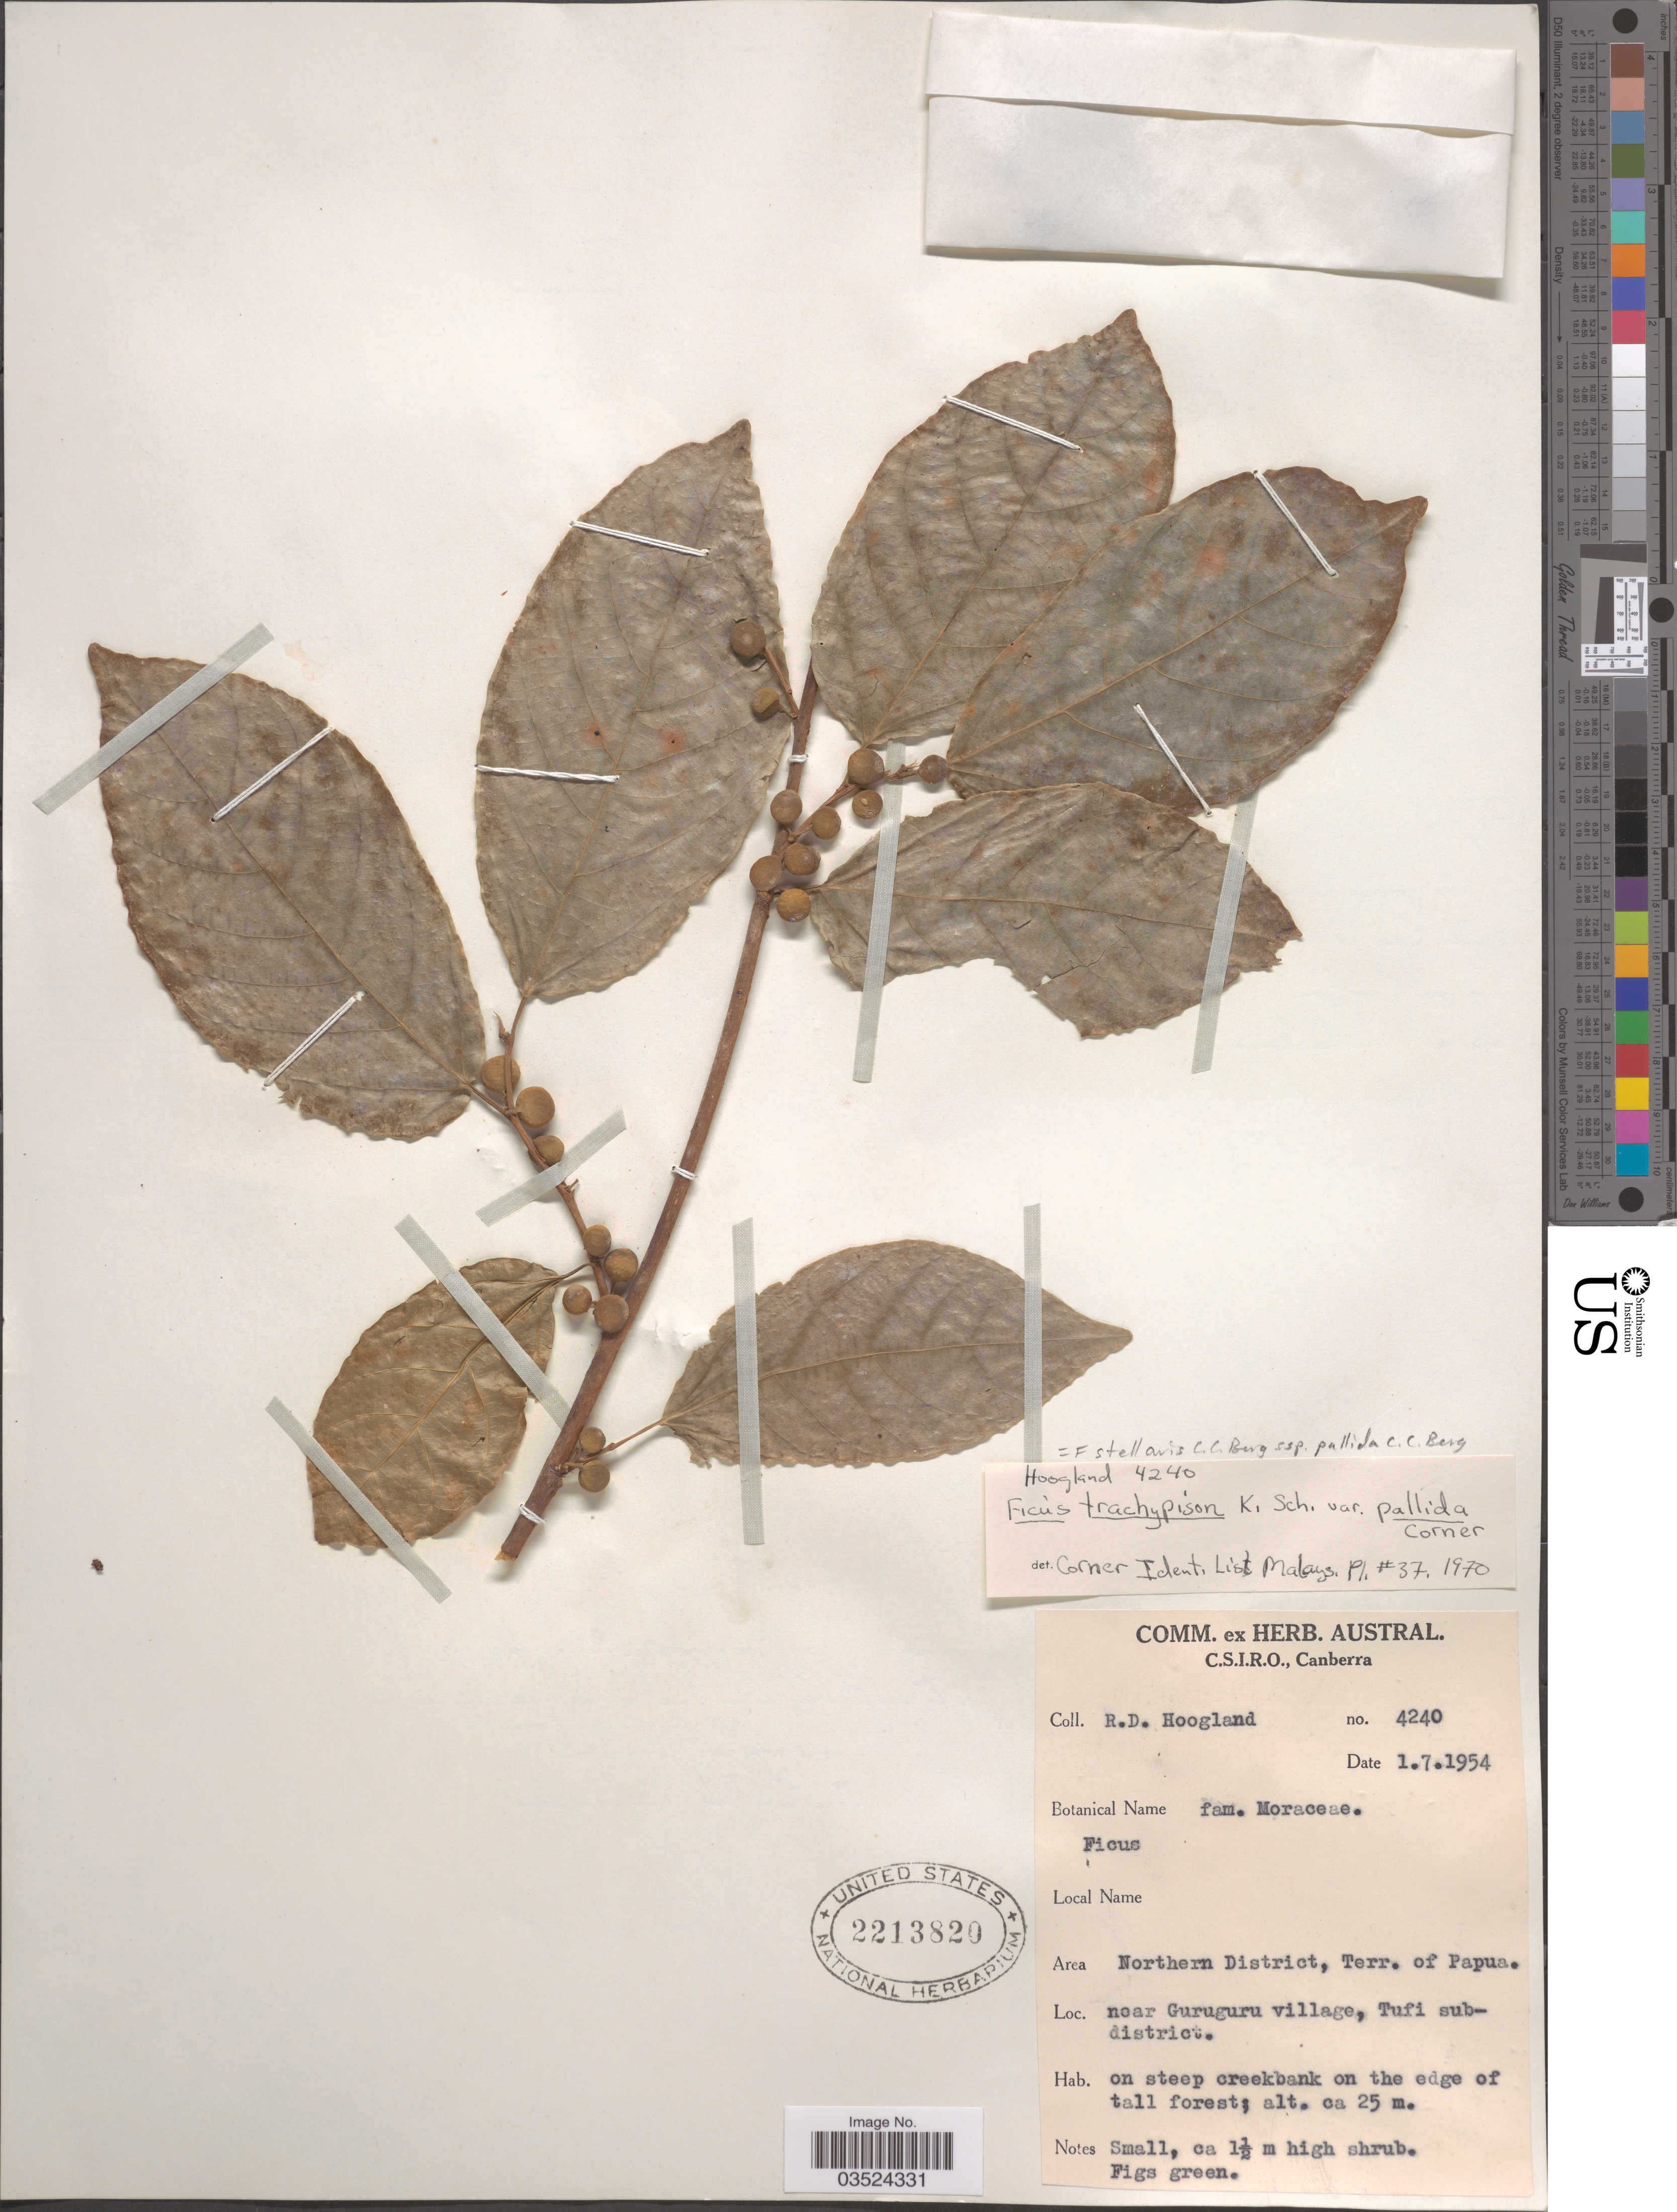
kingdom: Plantae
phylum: Tracheophyta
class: Magnoliopsida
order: Rosales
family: Moraceae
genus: Ficus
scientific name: Ficus stellaris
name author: C.C. Berg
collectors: R. D. Hoogland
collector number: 4240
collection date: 1954-07-01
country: Papua New Guinea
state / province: Northern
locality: Area Northern District, Terr. of Papua. Near Guruguru village, Tufi subdistrict.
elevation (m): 25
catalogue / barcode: US 2213820